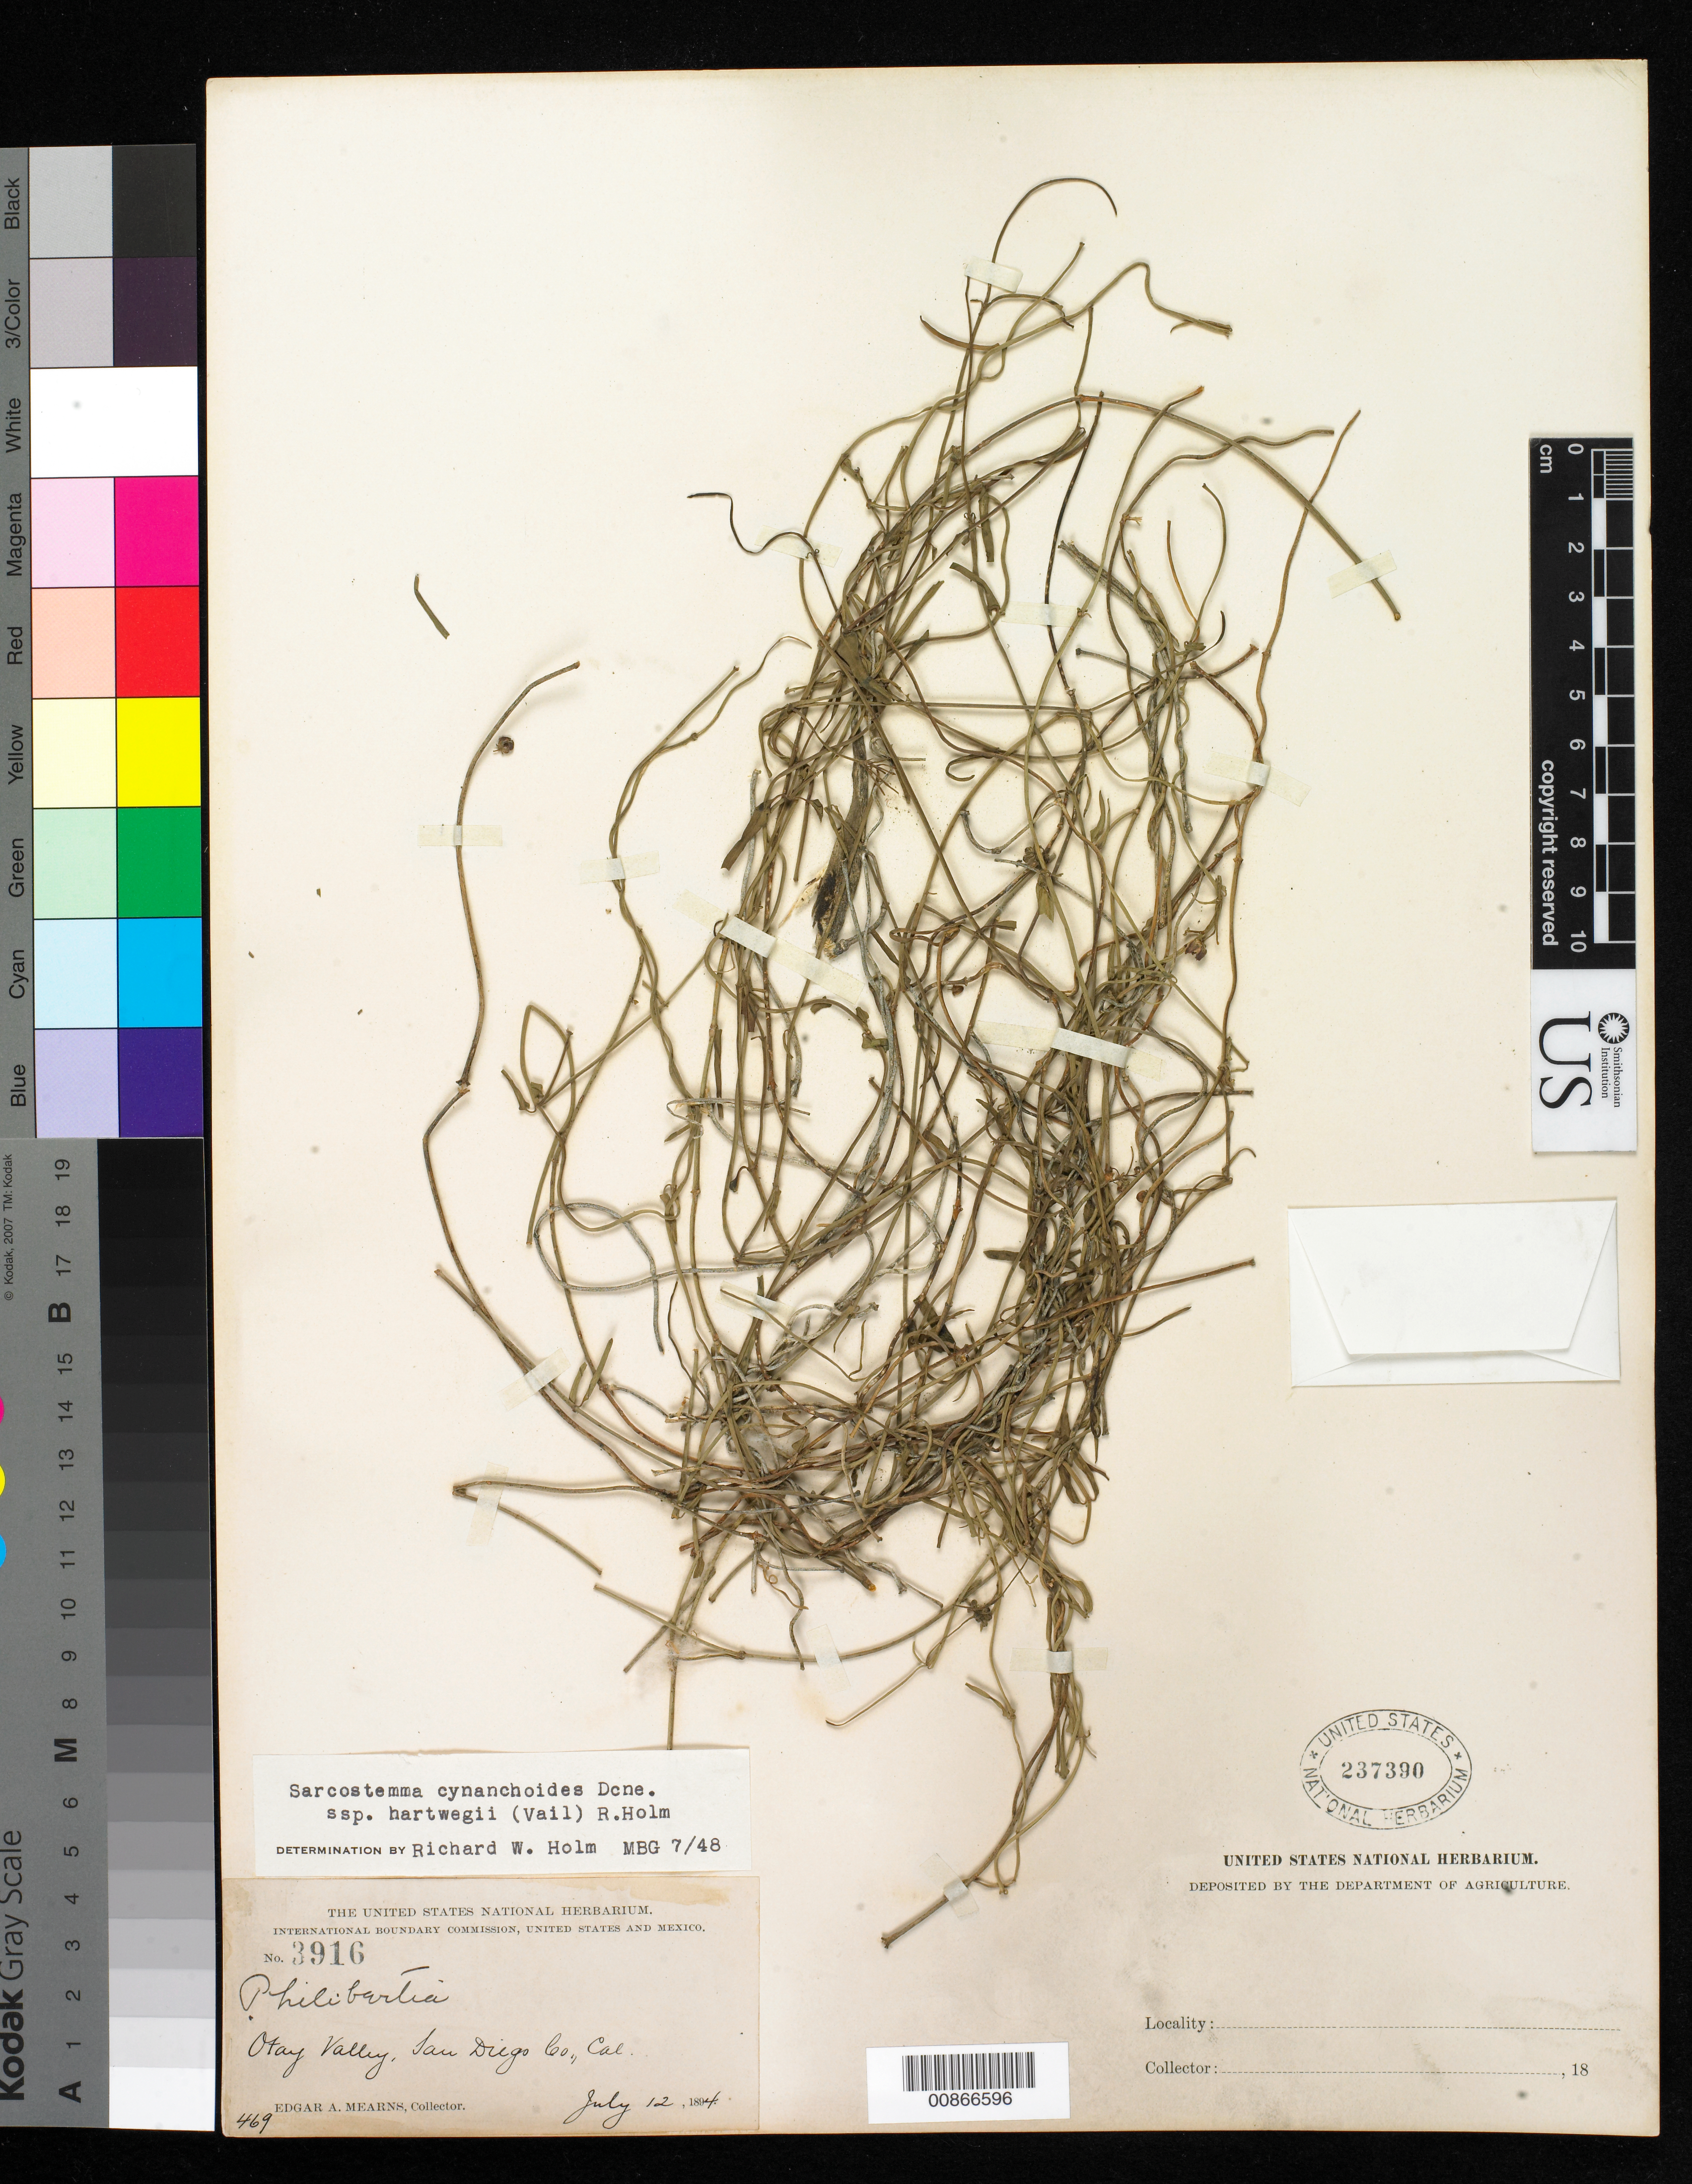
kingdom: Plantae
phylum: Tracheophyta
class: Magnoliopsida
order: Gentianales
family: Apocynaceae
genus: Sarcostemma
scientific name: Sarcostemma cynanchoides subsp. hartwegii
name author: (Vail) R.W. Holm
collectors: E. A. Mearns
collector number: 3916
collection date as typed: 12 Jul 1894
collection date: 1894-07-12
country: United States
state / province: California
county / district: San Diego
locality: Otay Valley, San Diego County, California.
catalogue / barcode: US 237390